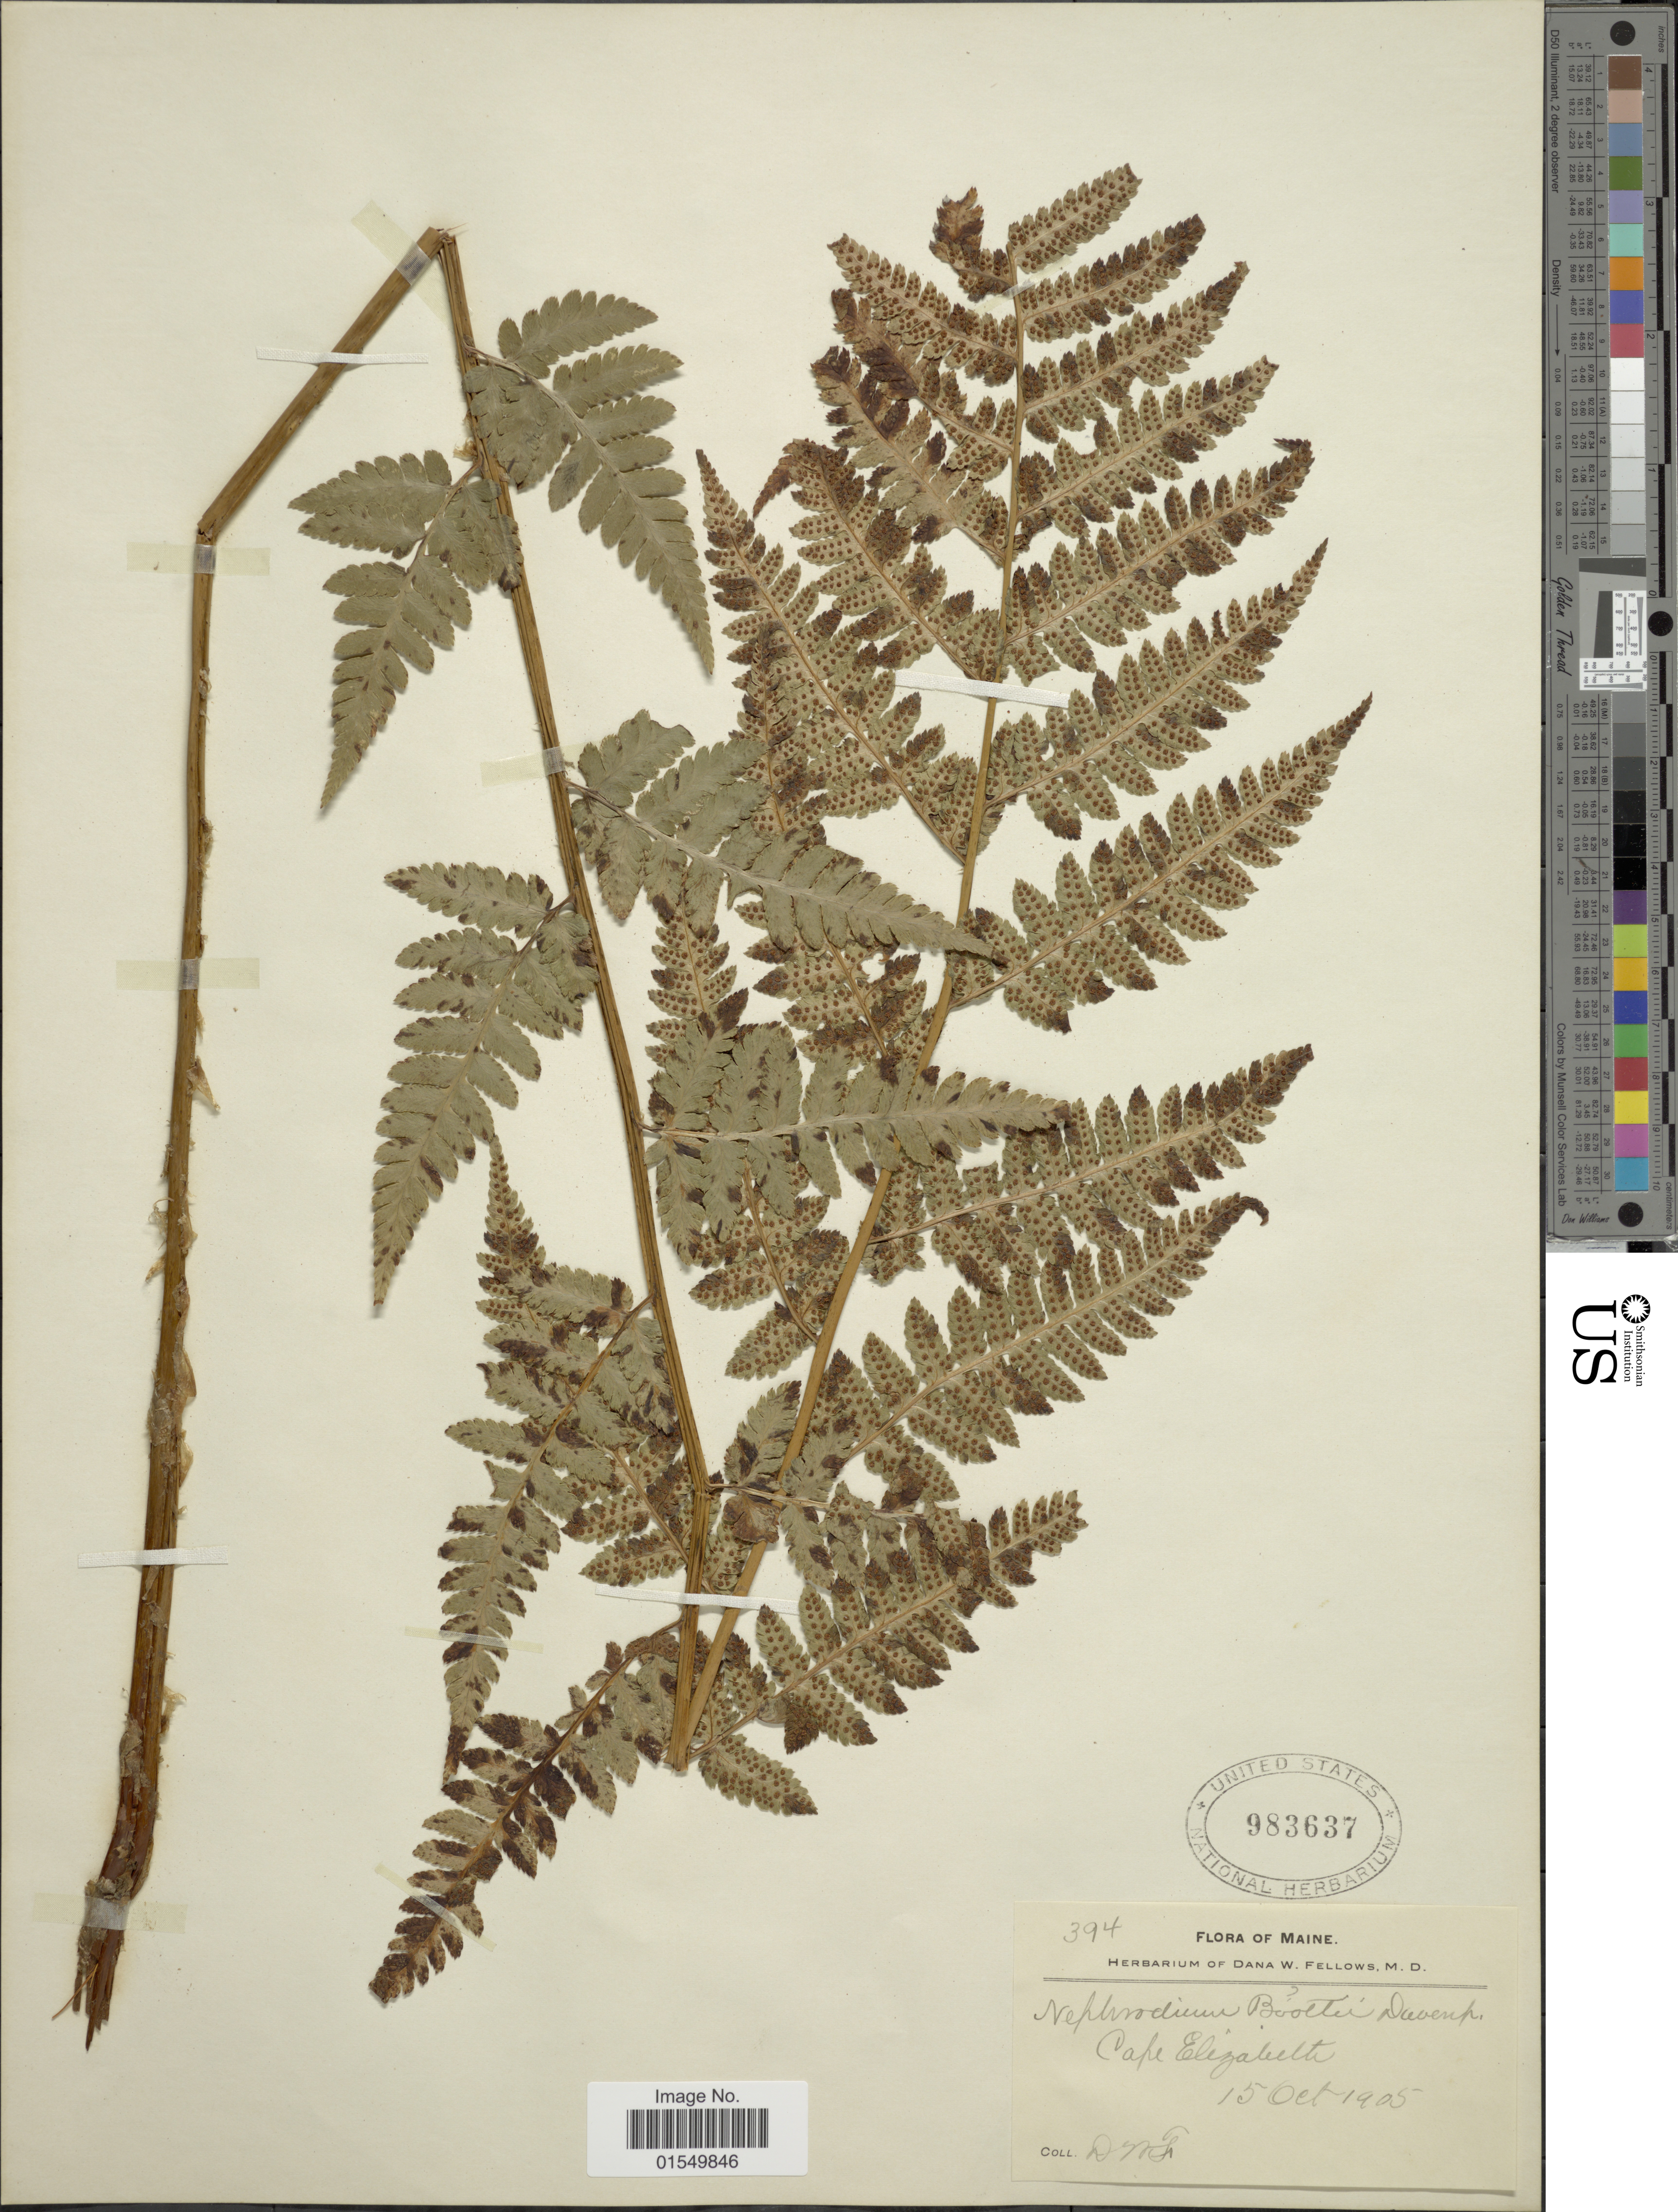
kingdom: Plantae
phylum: Tracheophyta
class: Polypodiopsida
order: Polypodiales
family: Dryopteridaceae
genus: Dryopteris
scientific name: Dryopteris x boottii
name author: Underw.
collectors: D. W. Fellows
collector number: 394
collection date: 1905-10-15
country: United States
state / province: Maine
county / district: Cumberland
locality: Cape Elizabeth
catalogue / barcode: US 983637